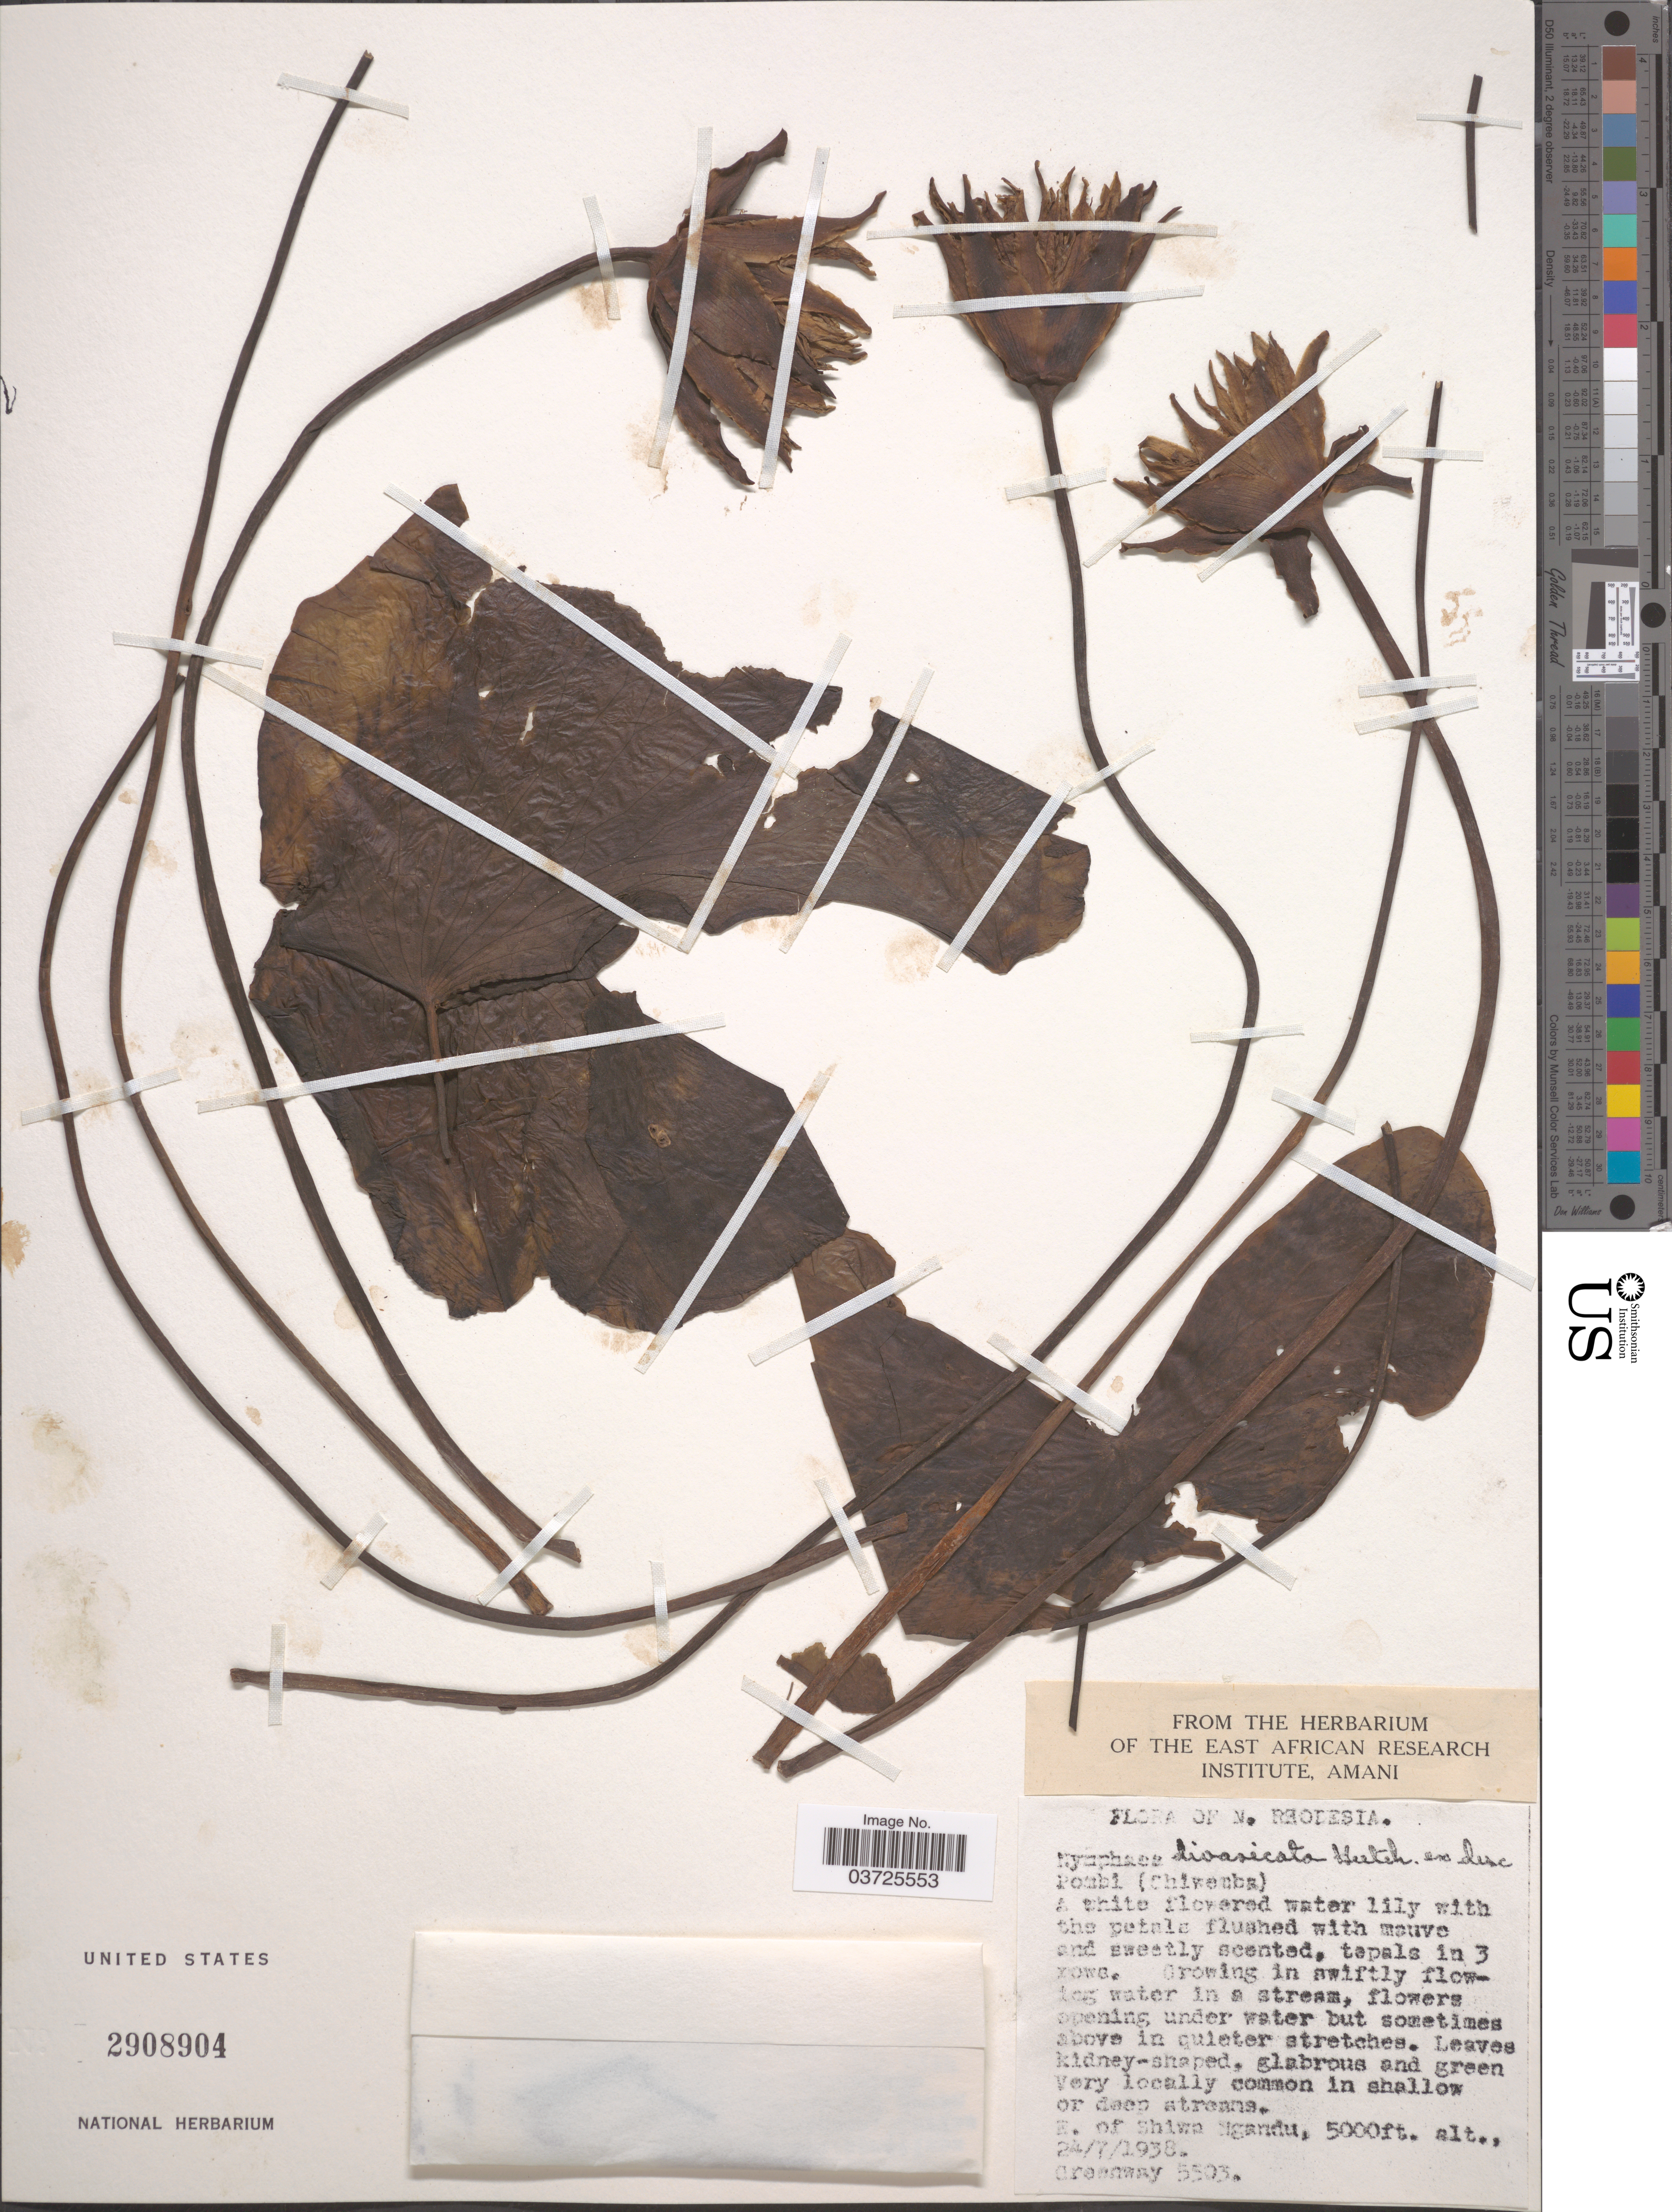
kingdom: Plantae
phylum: Tracheophyta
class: Magnoliopsida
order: Nymphaeales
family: Nymphaeaceae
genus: Nymphaea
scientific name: Nymphaea divaricata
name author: Hutch.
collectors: Greenway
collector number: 5503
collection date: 1938-07-24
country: Zambia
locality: N. Rhodesia. E. of Shiwa Ngandu.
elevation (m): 1524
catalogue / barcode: US 2908904